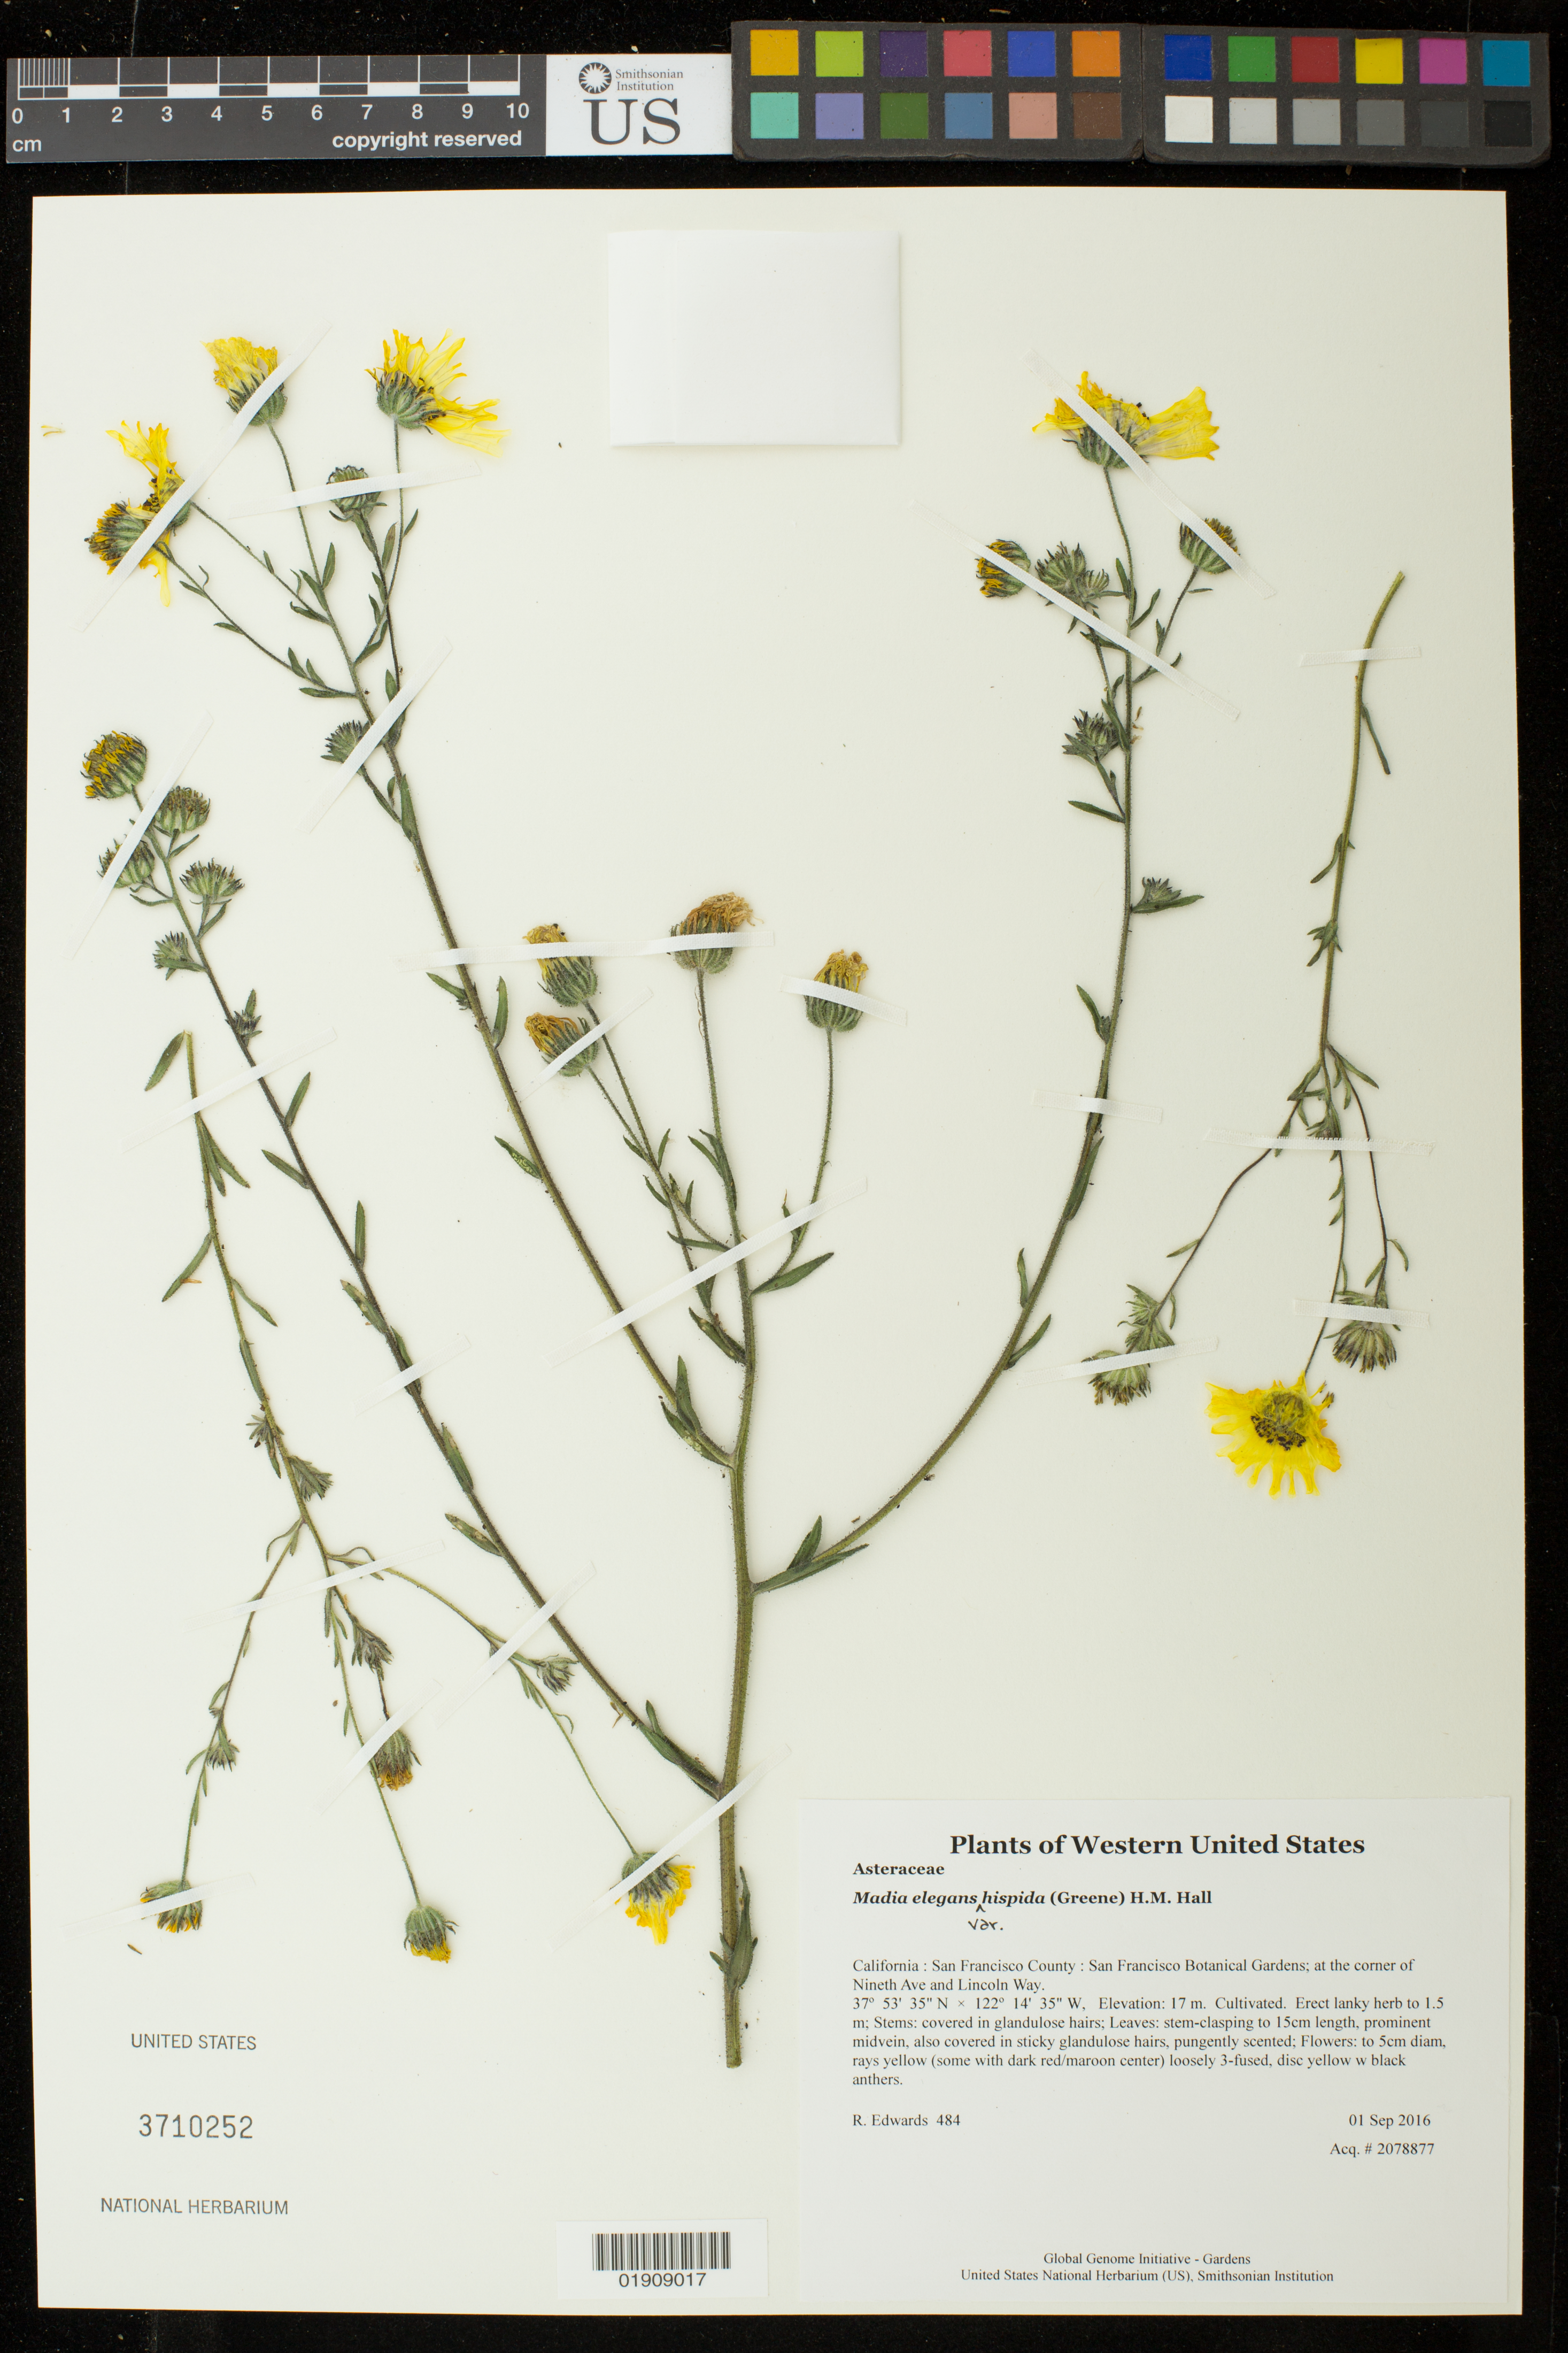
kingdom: Plantae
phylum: Tracheophyta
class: Magnoliopsida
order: Asterales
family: Asteraceae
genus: Madia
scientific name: Madia elegans var. hispida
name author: (DC.) H.M. Hall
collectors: R.D. Edwards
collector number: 484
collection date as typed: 1 September 2016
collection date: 2016-09-01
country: United States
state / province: California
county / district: San Francisco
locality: San Francisco Botanical Gardens; at the corner of Ninth Ave and Lincoln Way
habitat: Cultivated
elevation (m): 16.9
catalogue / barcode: US 3710252